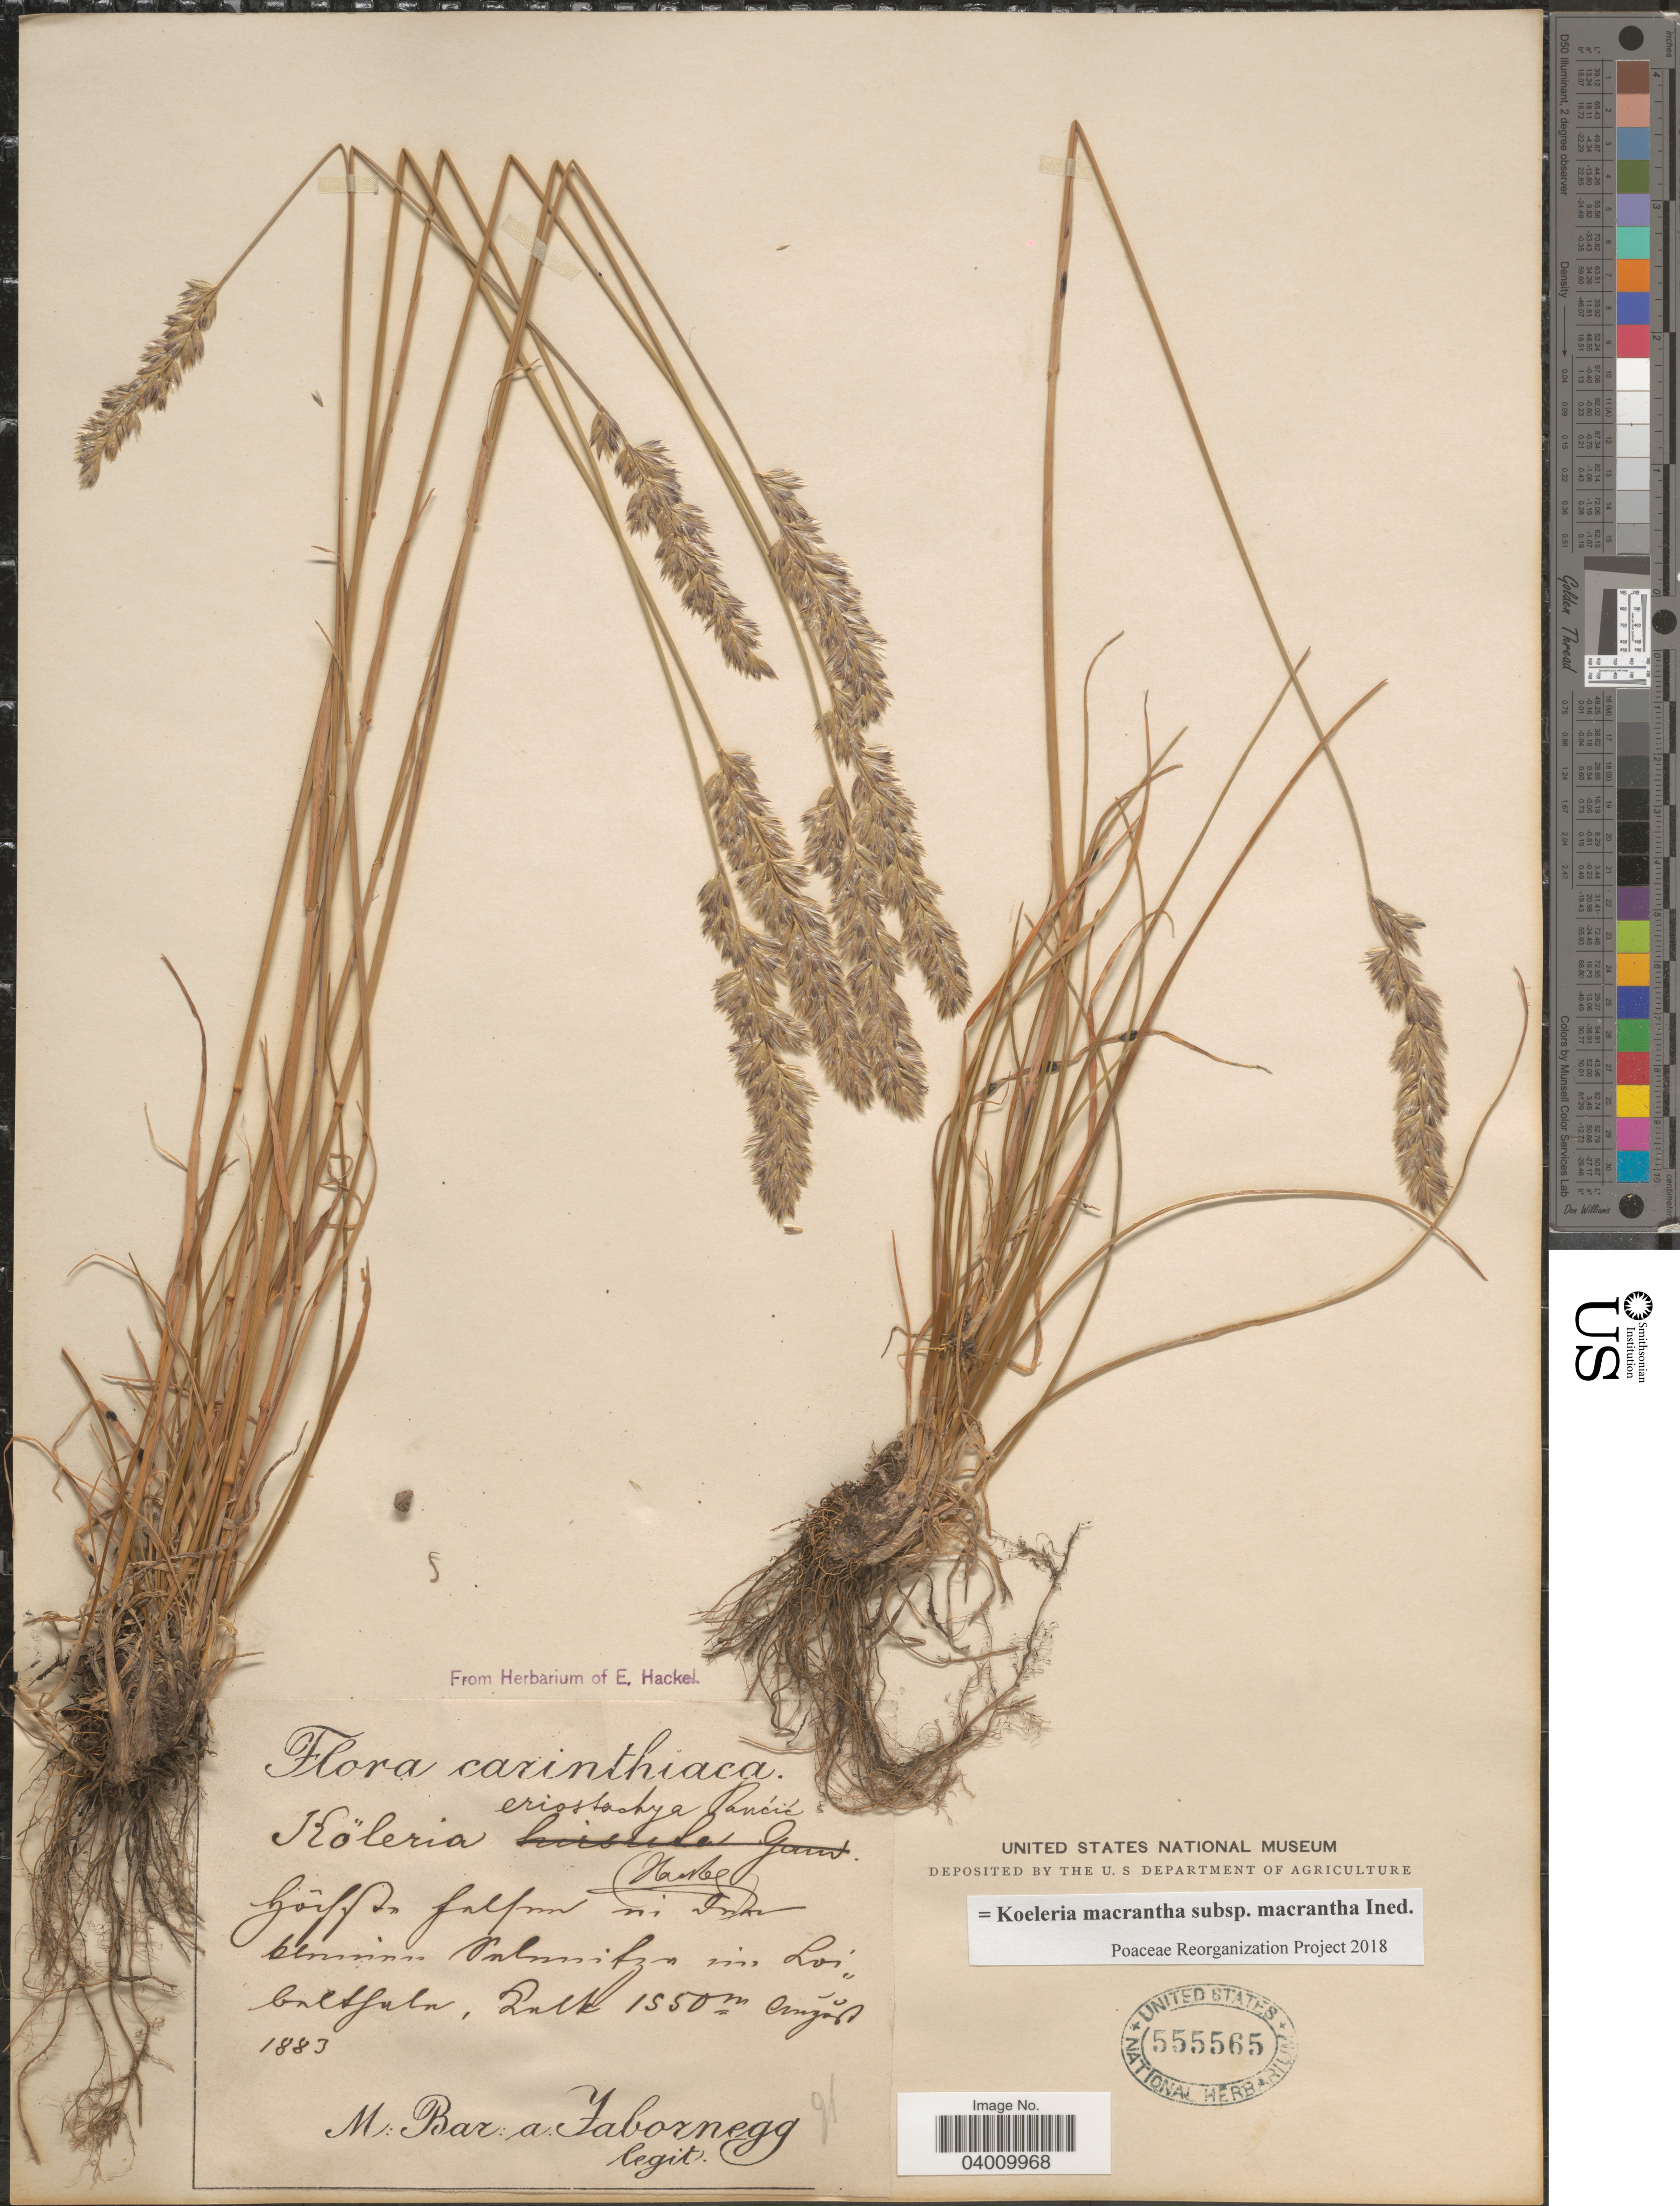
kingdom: Plantae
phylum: Tracheophyta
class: Liliopsida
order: Poales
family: Poaceae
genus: Koeleria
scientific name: Koeleria macrantha subsp. macrantha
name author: (Ledeb.) Schult.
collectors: M. Fabornegg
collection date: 1883-08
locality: Carinthiaca. Gõiffan[interpreted] falfond ni [illegible text] blumminn[interpreted] Palmifzen[interpreted] in Loi, Caltfaln[interpreted], Galk[interpreted].[interpreted]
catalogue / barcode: US 555565